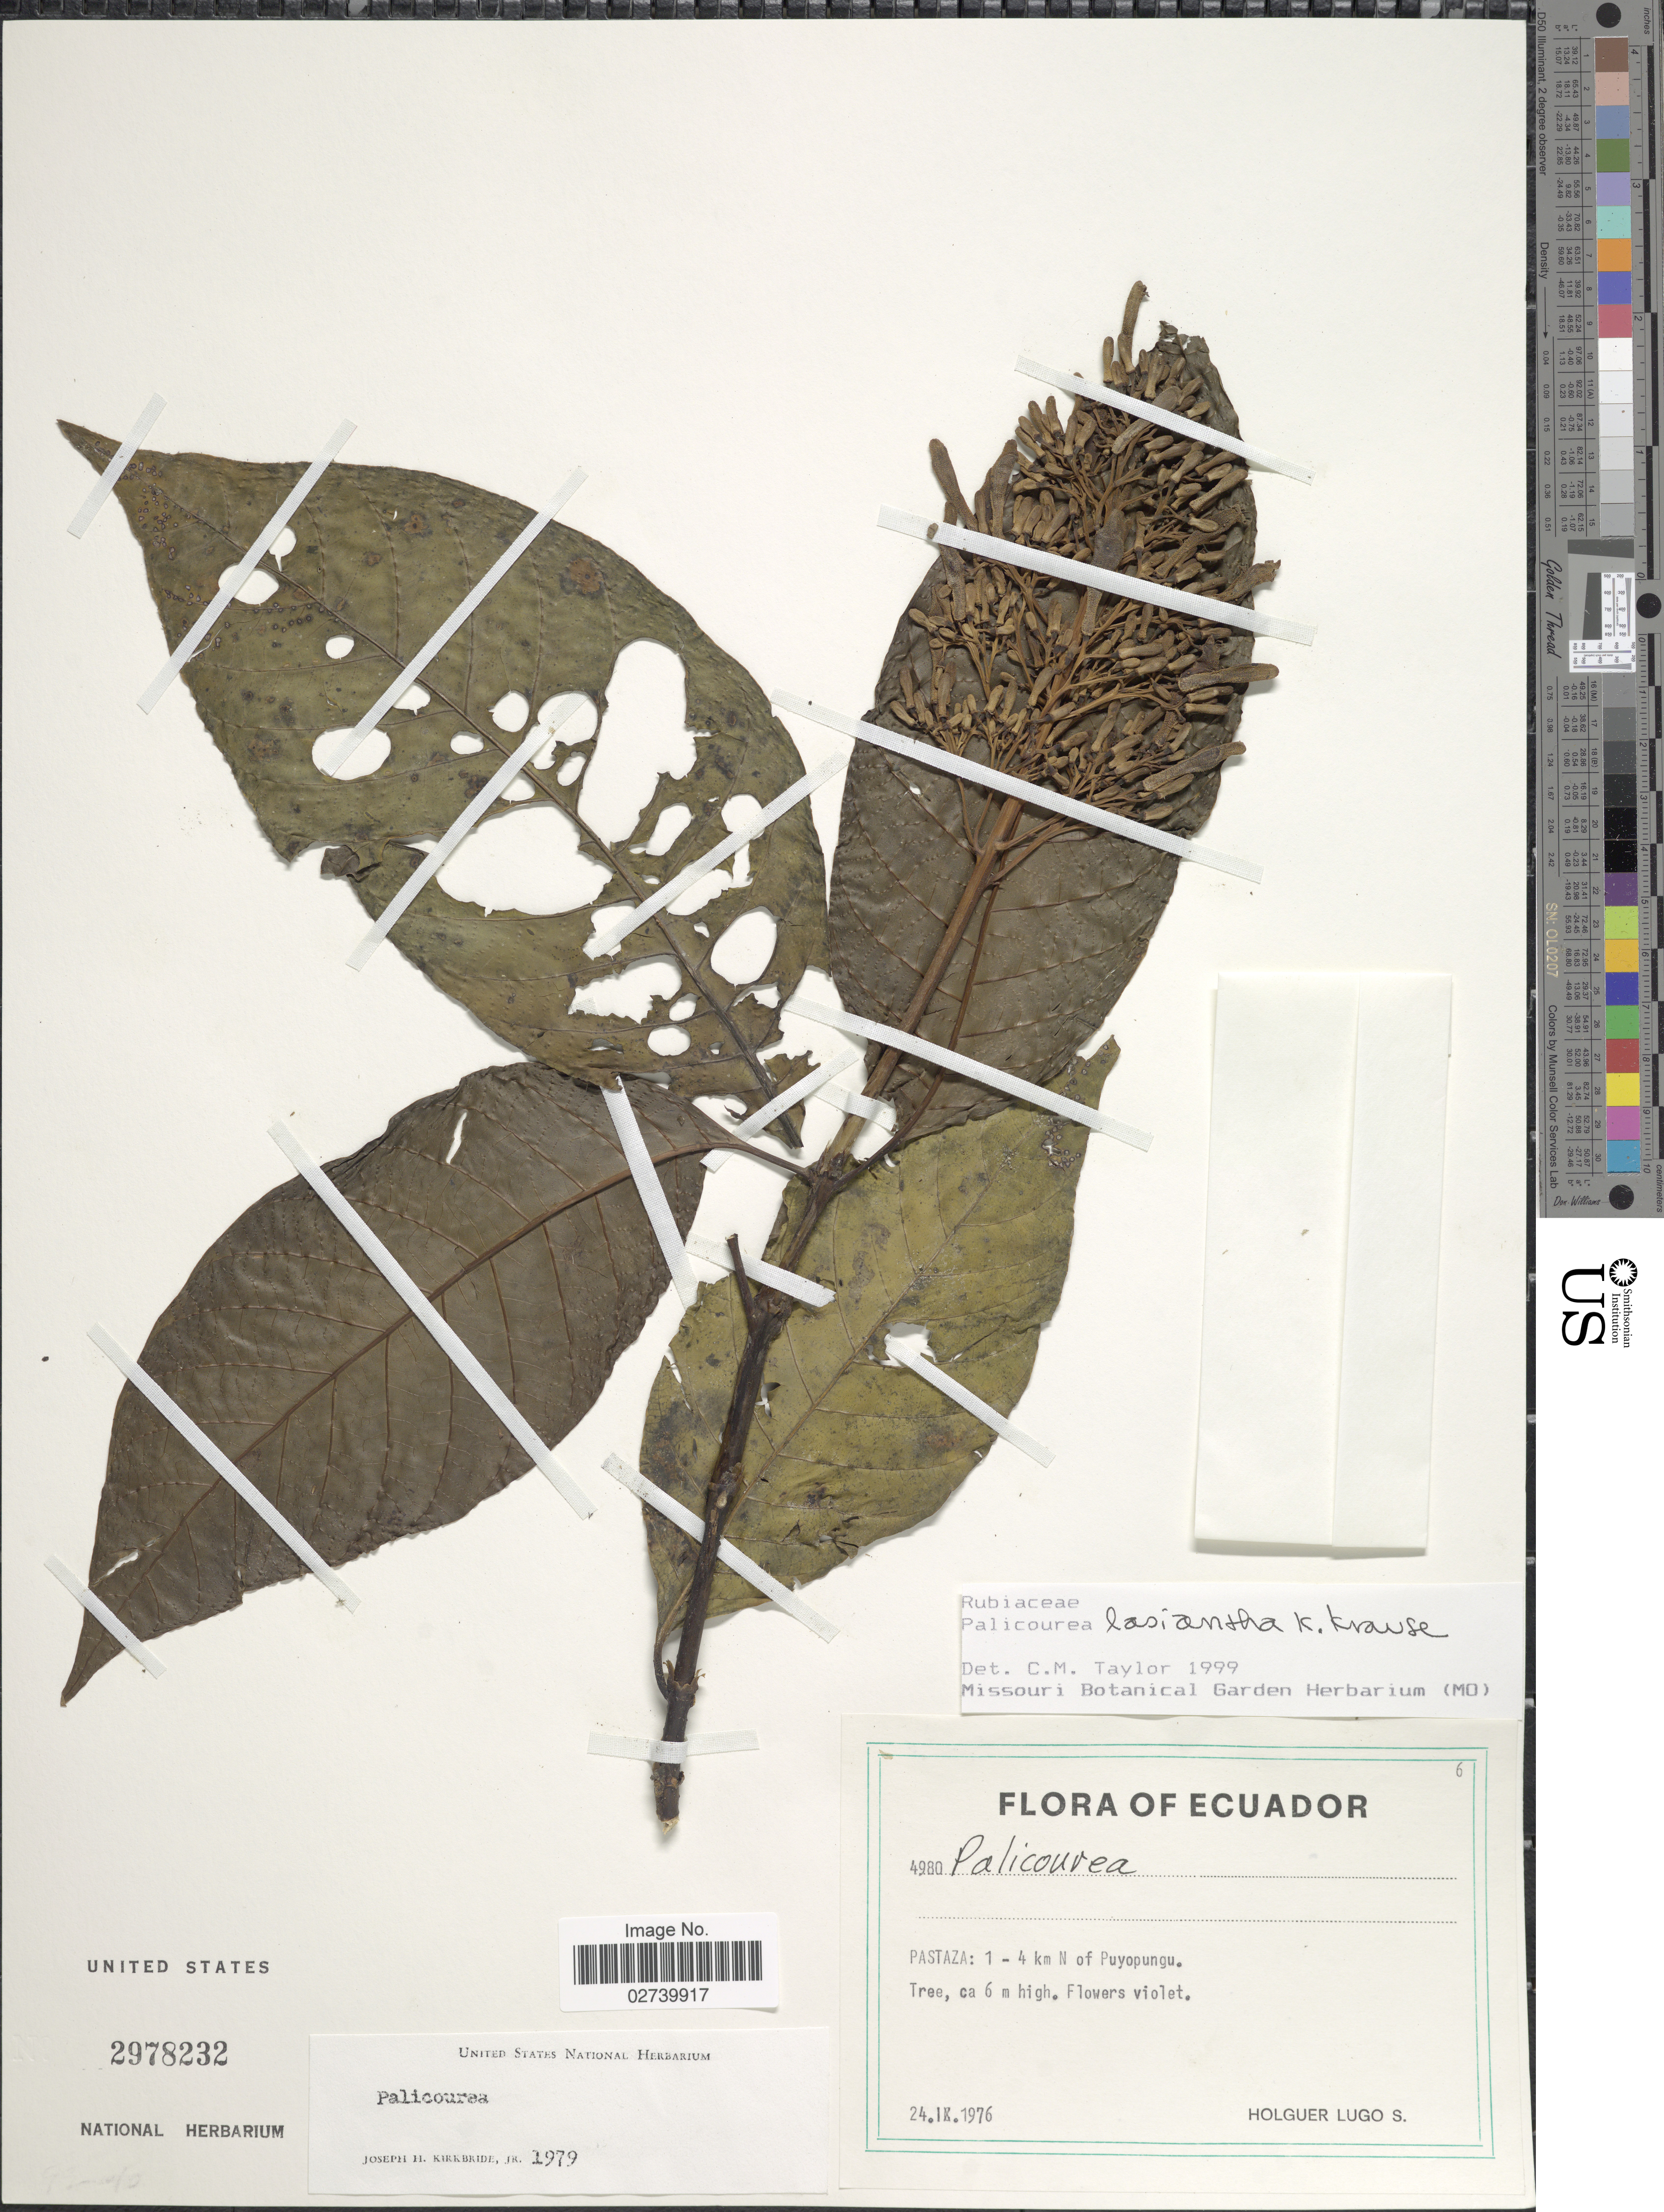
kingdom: Plantae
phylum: Tracheophyta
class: Magnoliopsida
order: Gentianales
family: Rubiaceae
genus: Palicourea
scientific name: Palicourea lasiantha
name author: Krause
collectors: H. Lugo S.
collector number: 4980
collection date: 1976-09-24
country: Ecuador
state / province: Pastaza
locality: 1 - 4 km N of Puyopungu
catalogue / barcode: US 2978232